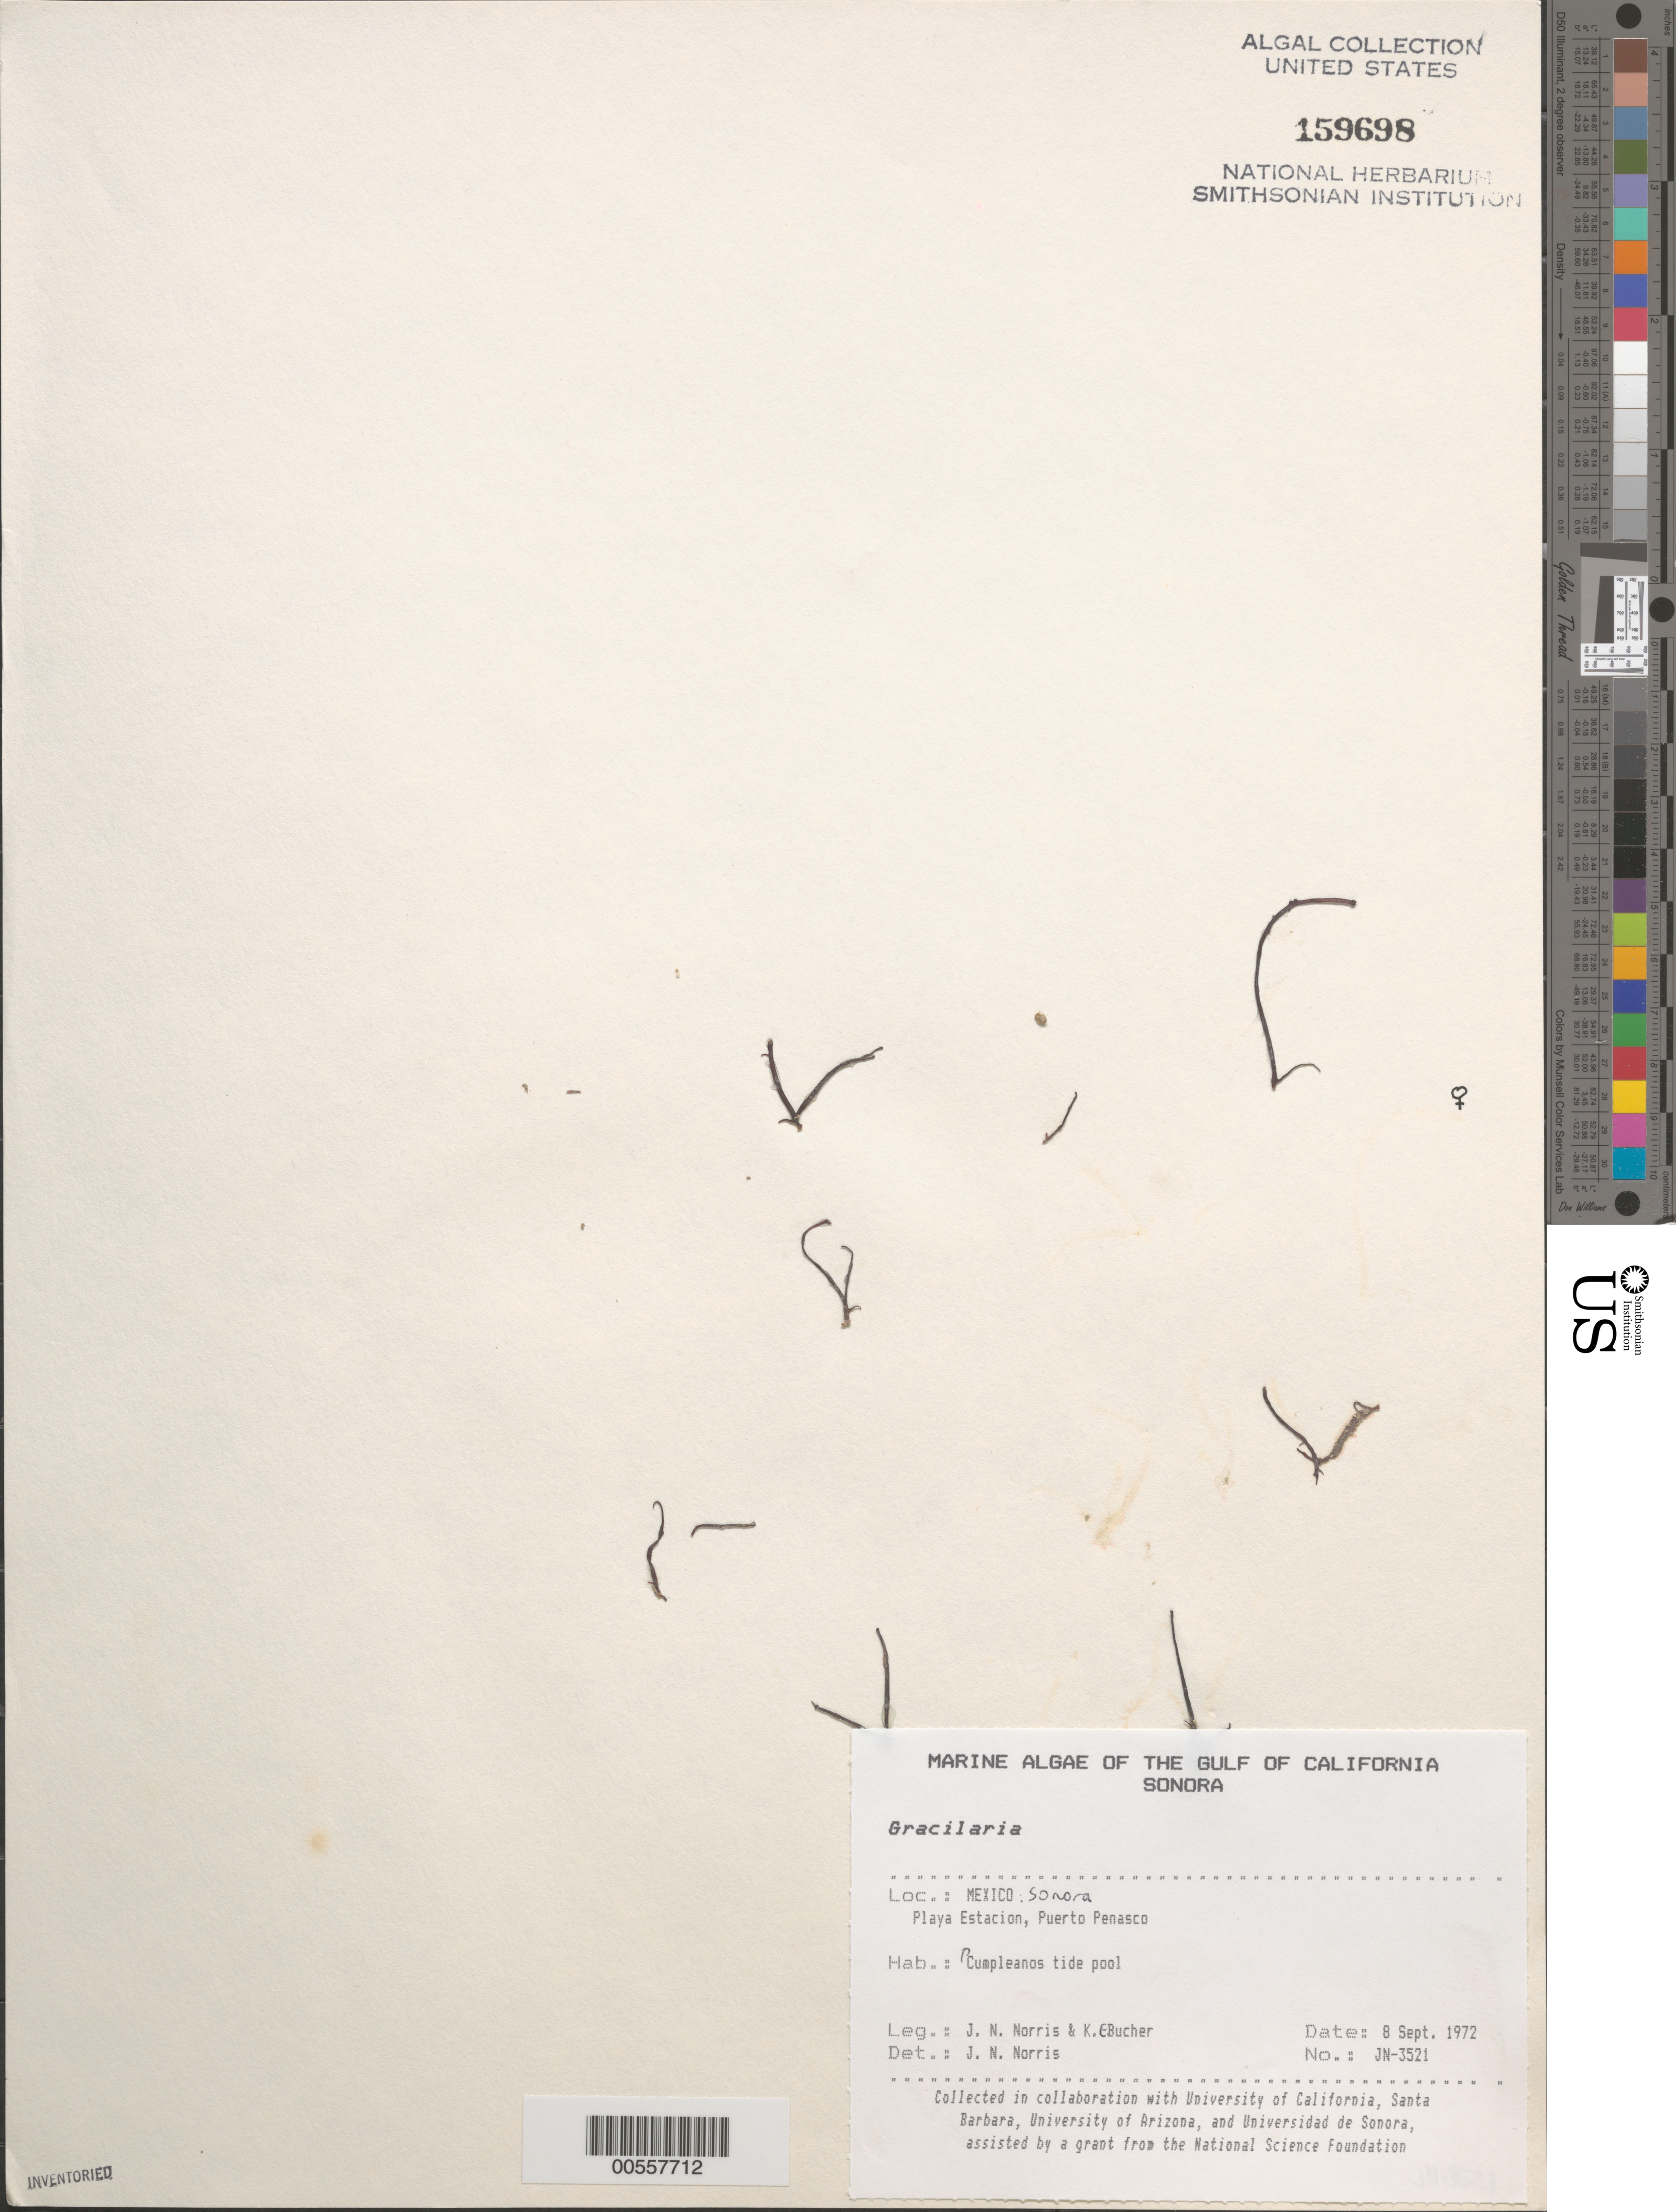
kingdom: Plantae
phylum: Rhodophyta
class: Florideophyceae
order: Gracilariales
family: Gracilariaceae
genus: Gracilaria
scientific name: Gracilaria sp.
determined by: Norris, James N.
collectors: J. N. Norris & K. E. Bucher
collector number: JN-3521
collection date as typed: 08 Sep 1972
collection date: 1972-09-08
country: Mexico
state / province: Sonora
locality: Playa Estacion, Puerto Penasco, Cumpleanos tide pool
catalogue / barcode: US 159698